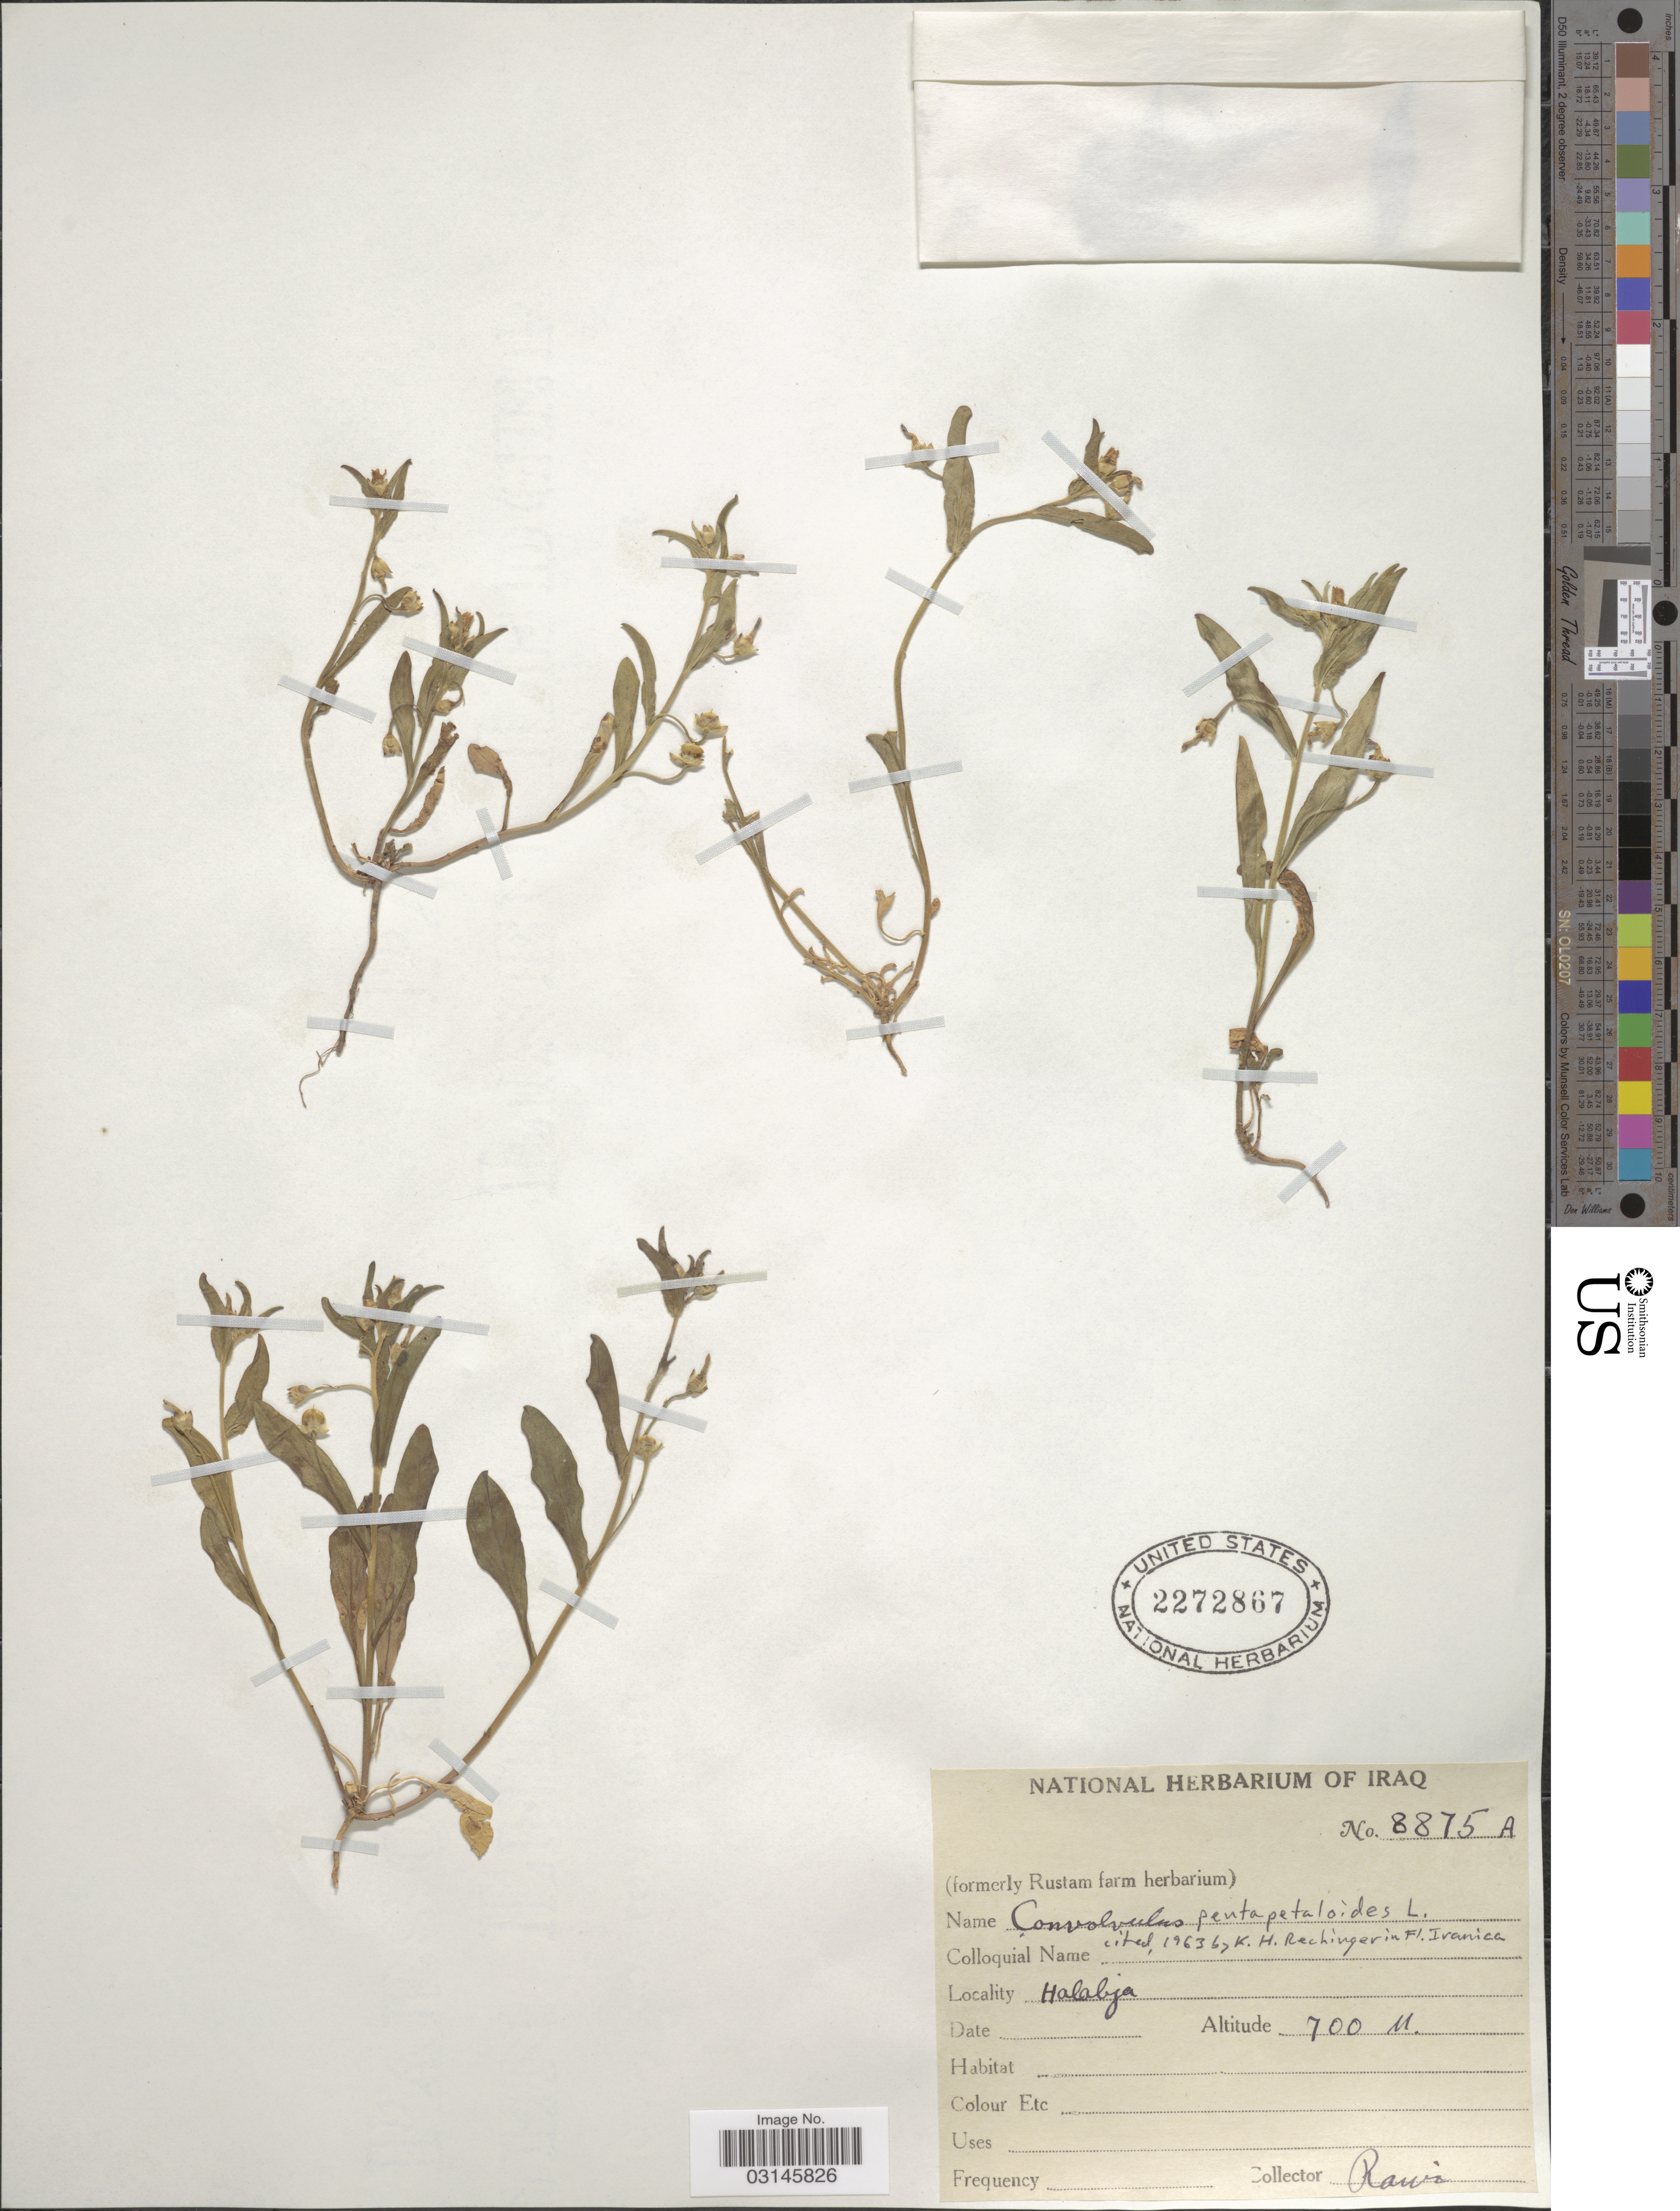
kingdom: Plantae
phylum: Tracheophyta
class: Magnoliopsida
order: Solanales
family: Convolvulaceae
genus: Convolvulus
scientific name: Convolvulus pentapetaloides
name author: L.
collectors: -. Rawi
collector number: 8875A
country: Iraq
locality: Halabja.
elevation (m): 700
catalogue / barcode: US 2272867